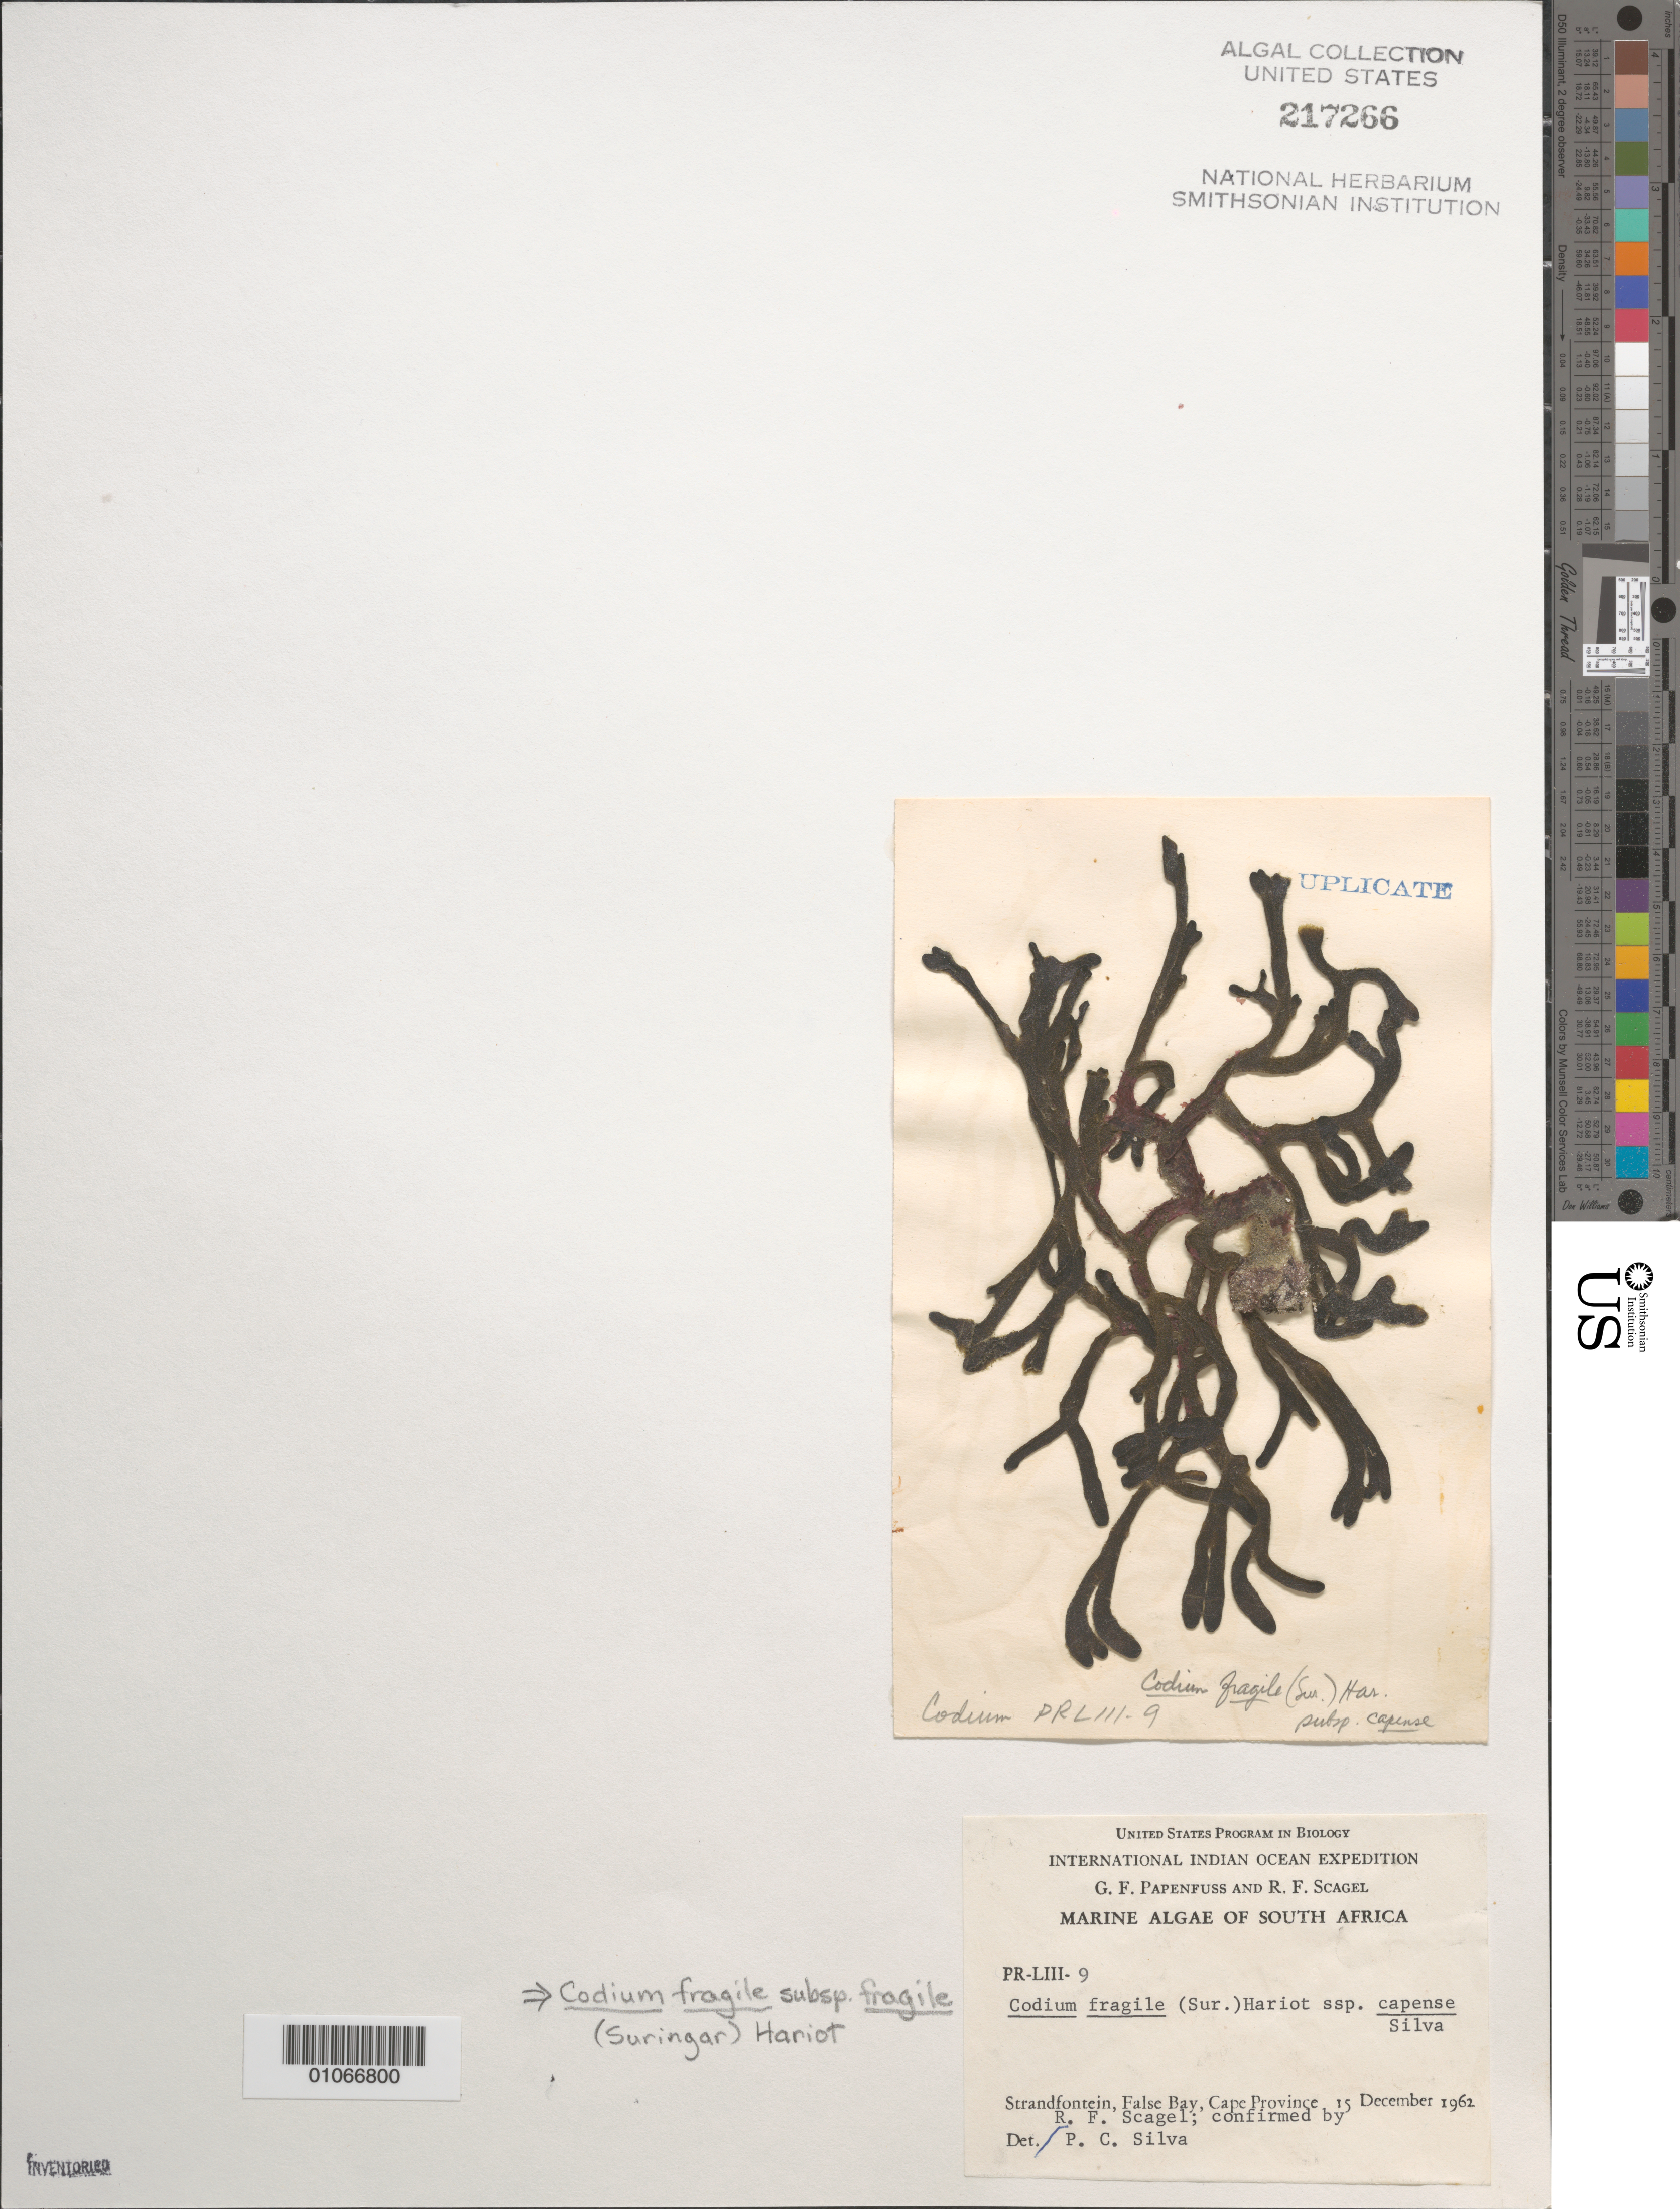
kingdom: Plantae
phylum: Chlorophyta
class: Ulvophyceae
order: Bryopsidales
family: Codiaceae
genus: Codium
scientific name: Codium fragile subsp. fragile (Suringar) P. Hariot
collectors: G. Papenfuss & R. F. Scagel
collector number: PR-LIII-9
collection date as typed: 15 Dec 1962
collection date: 1962-12-15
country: South Africa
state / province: Western Cape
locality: Strandfontein, False Bay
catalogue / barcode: US 217266